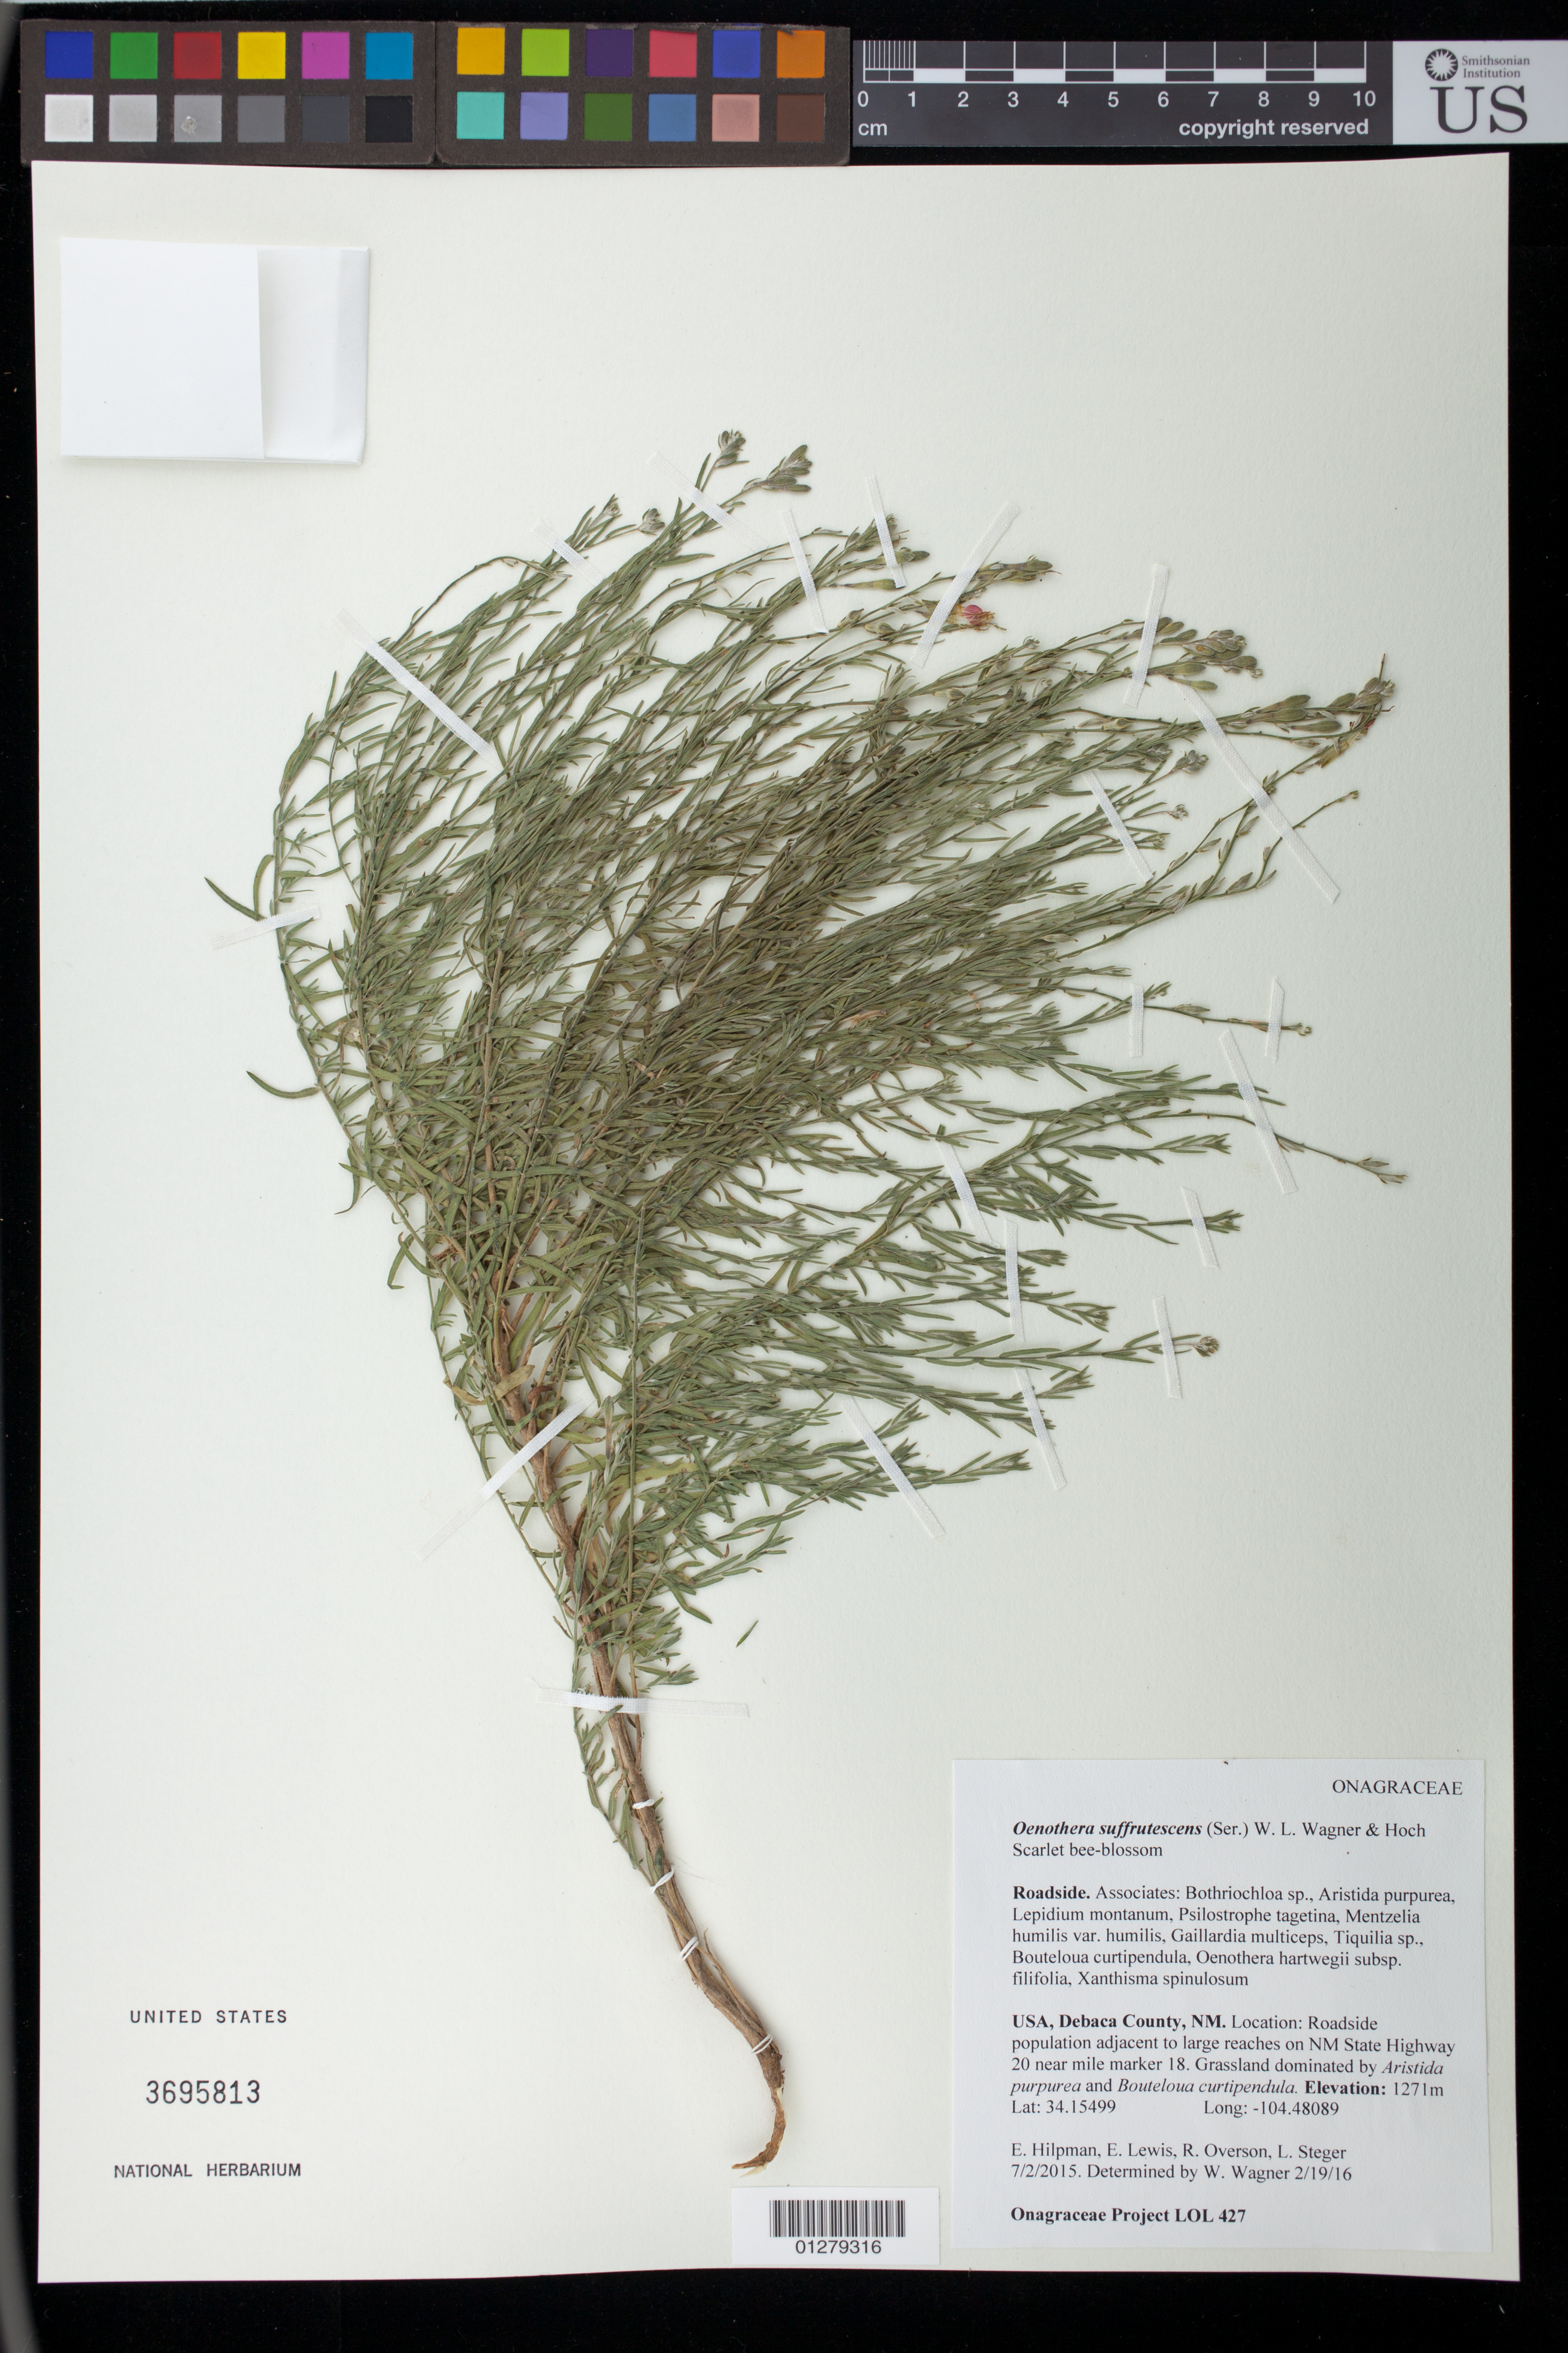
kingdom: Plantae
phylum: Tracheophyta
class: Magnoliopsida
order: Myrtales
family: Onagraceae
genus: Oenothera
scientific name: Oenothera suffrutescens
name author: (Ser.) W.L. Wagner & Hoch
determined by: Wagner, W. L., (BOT), Smithsonian Institution - National Museum of Natural History (UNITED STATES)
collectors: E. Hilpman, E. Lewis, L. Steger & R. Overson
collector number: LOL 427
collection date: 2015-07-02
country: United States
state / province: New Mexico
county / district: De Baca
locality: Roadside population adjacent to large reaches on NM State Highway 20 near mile marker 18. Co-occurs with O. hart filifolia. Present on both sides of the road and patchy for miles from the site.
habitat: Grassland dominated by Aristida purpurea and Bouteloua curtipendula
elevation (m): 1271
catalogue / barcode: US 3695813